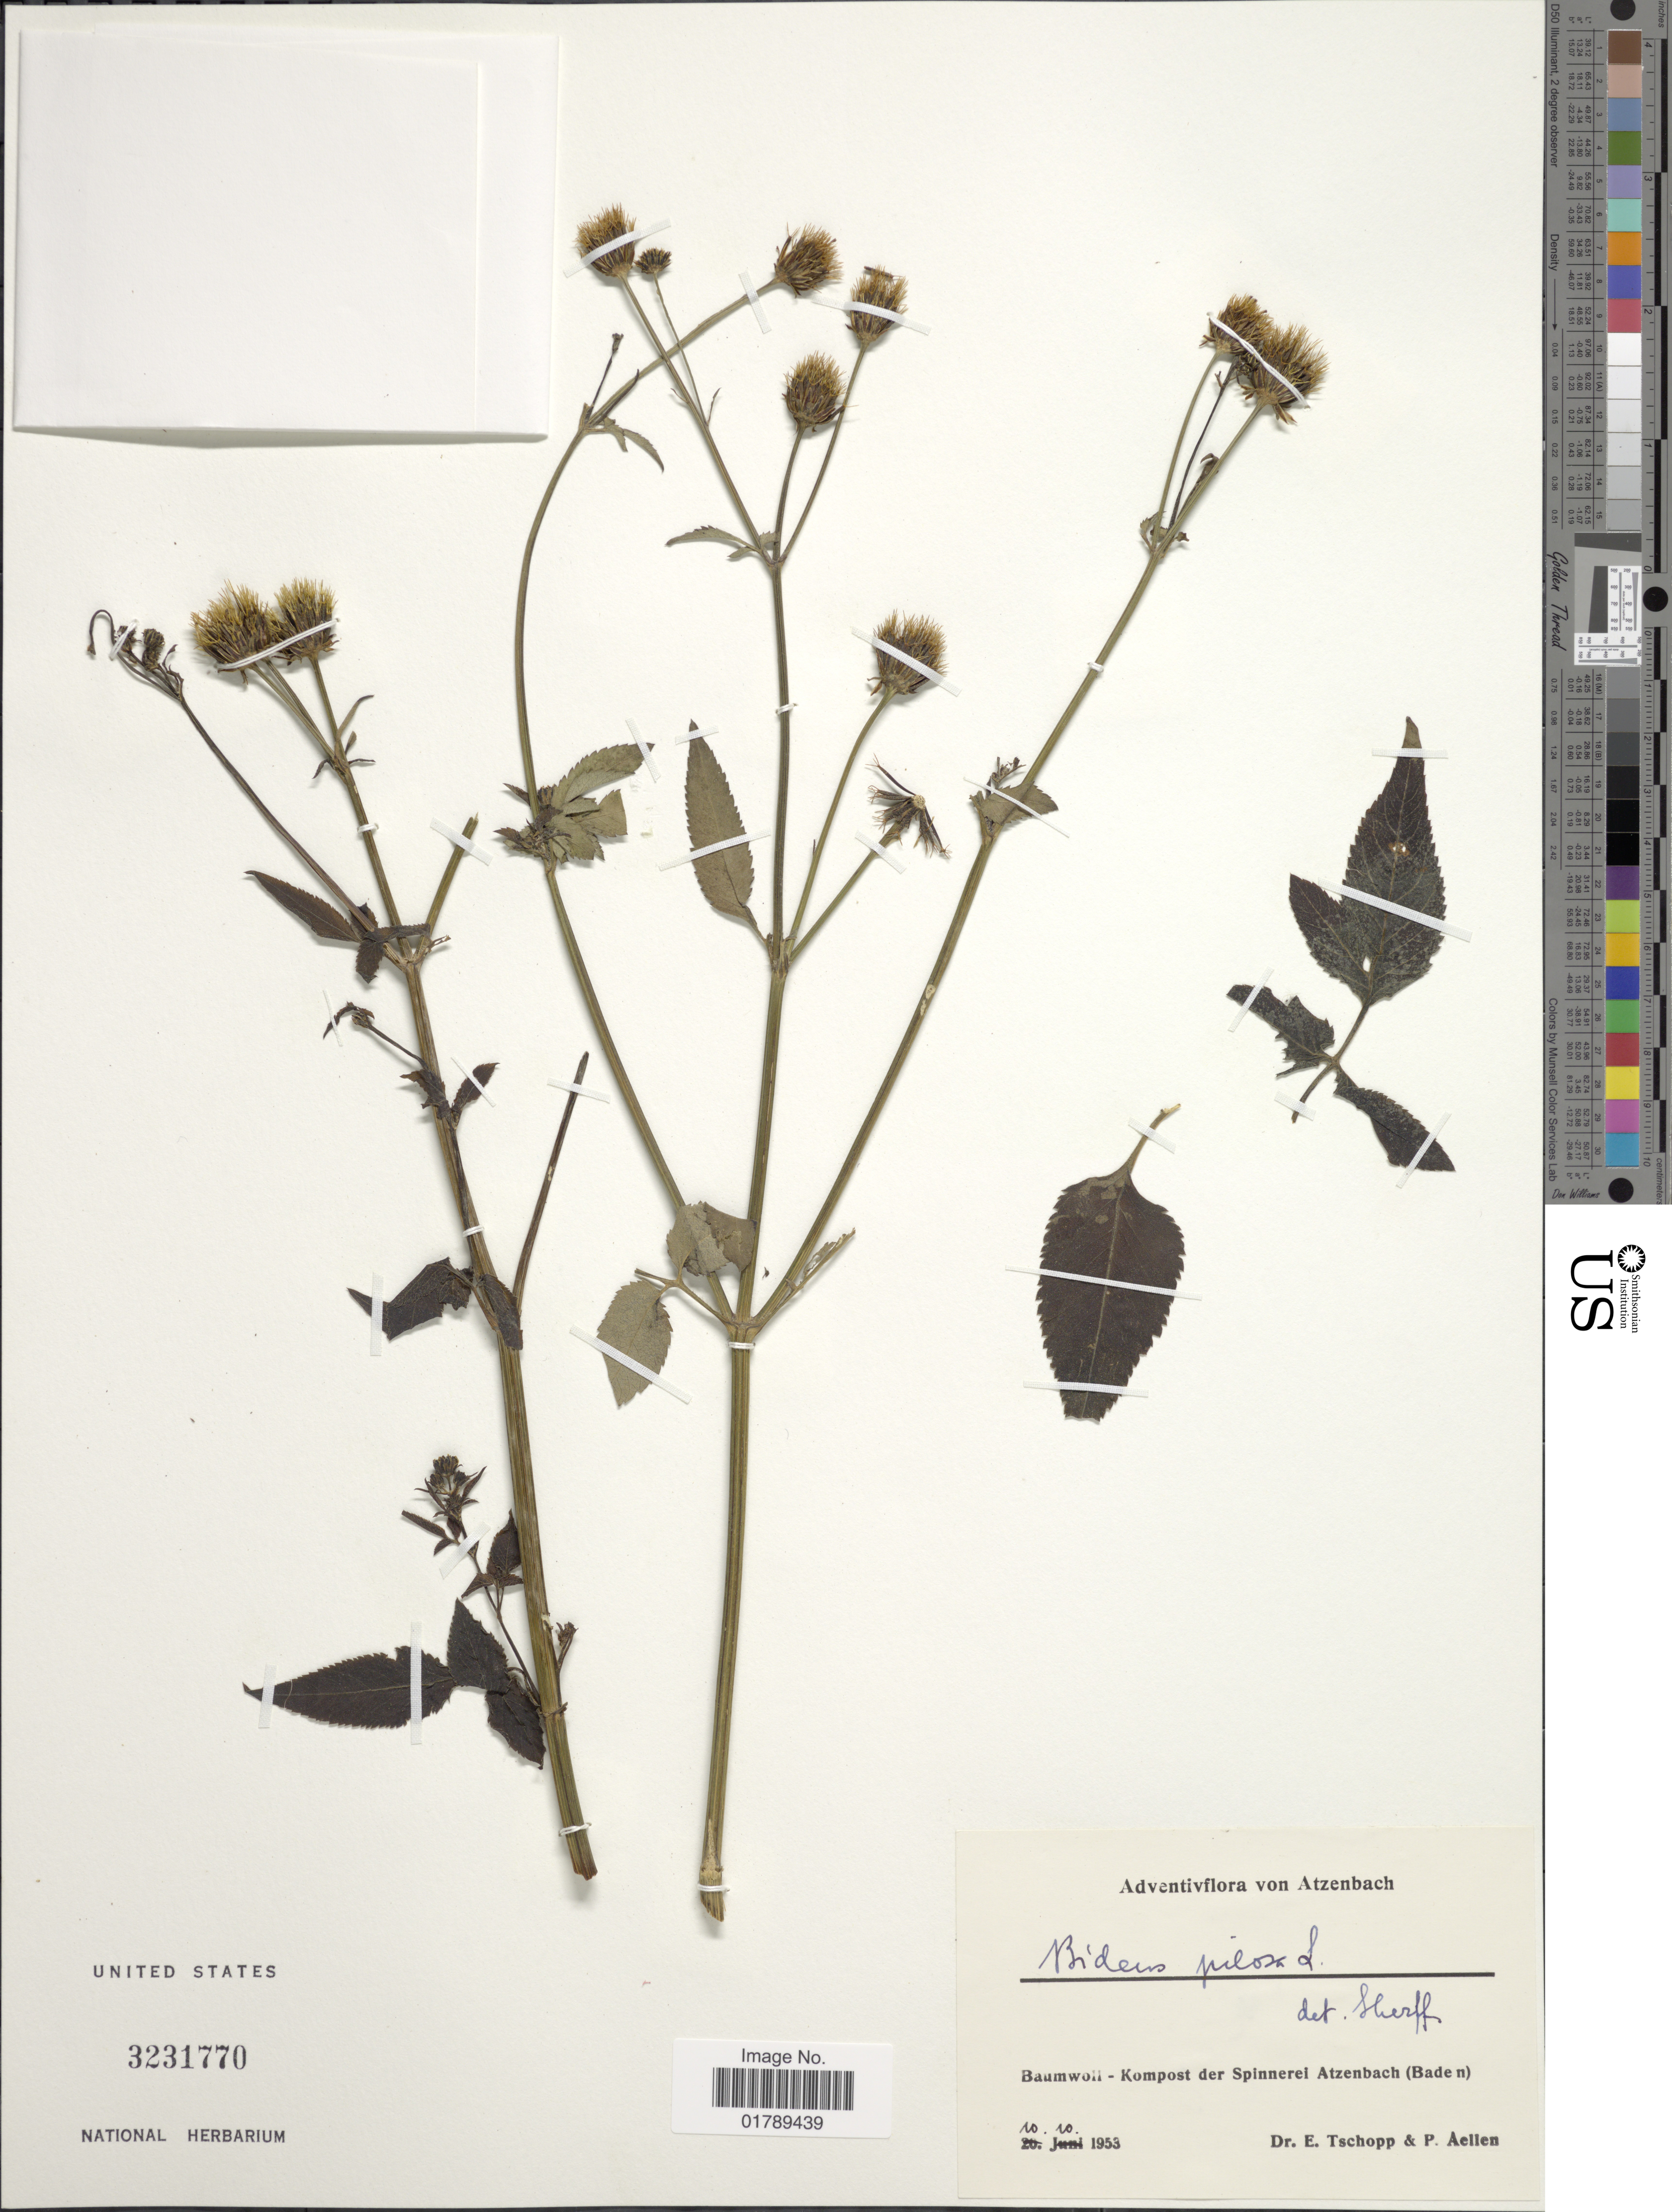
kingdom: Plantae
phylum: Tracheophyta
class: Magnoliopsida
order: Asterales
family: Asteraceae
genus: Bidens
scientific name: Bidens pilosa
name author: L.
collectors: E. Tschopp & P. Aellen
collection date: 1953-10-10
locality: Atzenbach. Baumwoll-Kompost der Spinnerei Atzenbach 9Baden)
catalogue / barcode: US 3231770